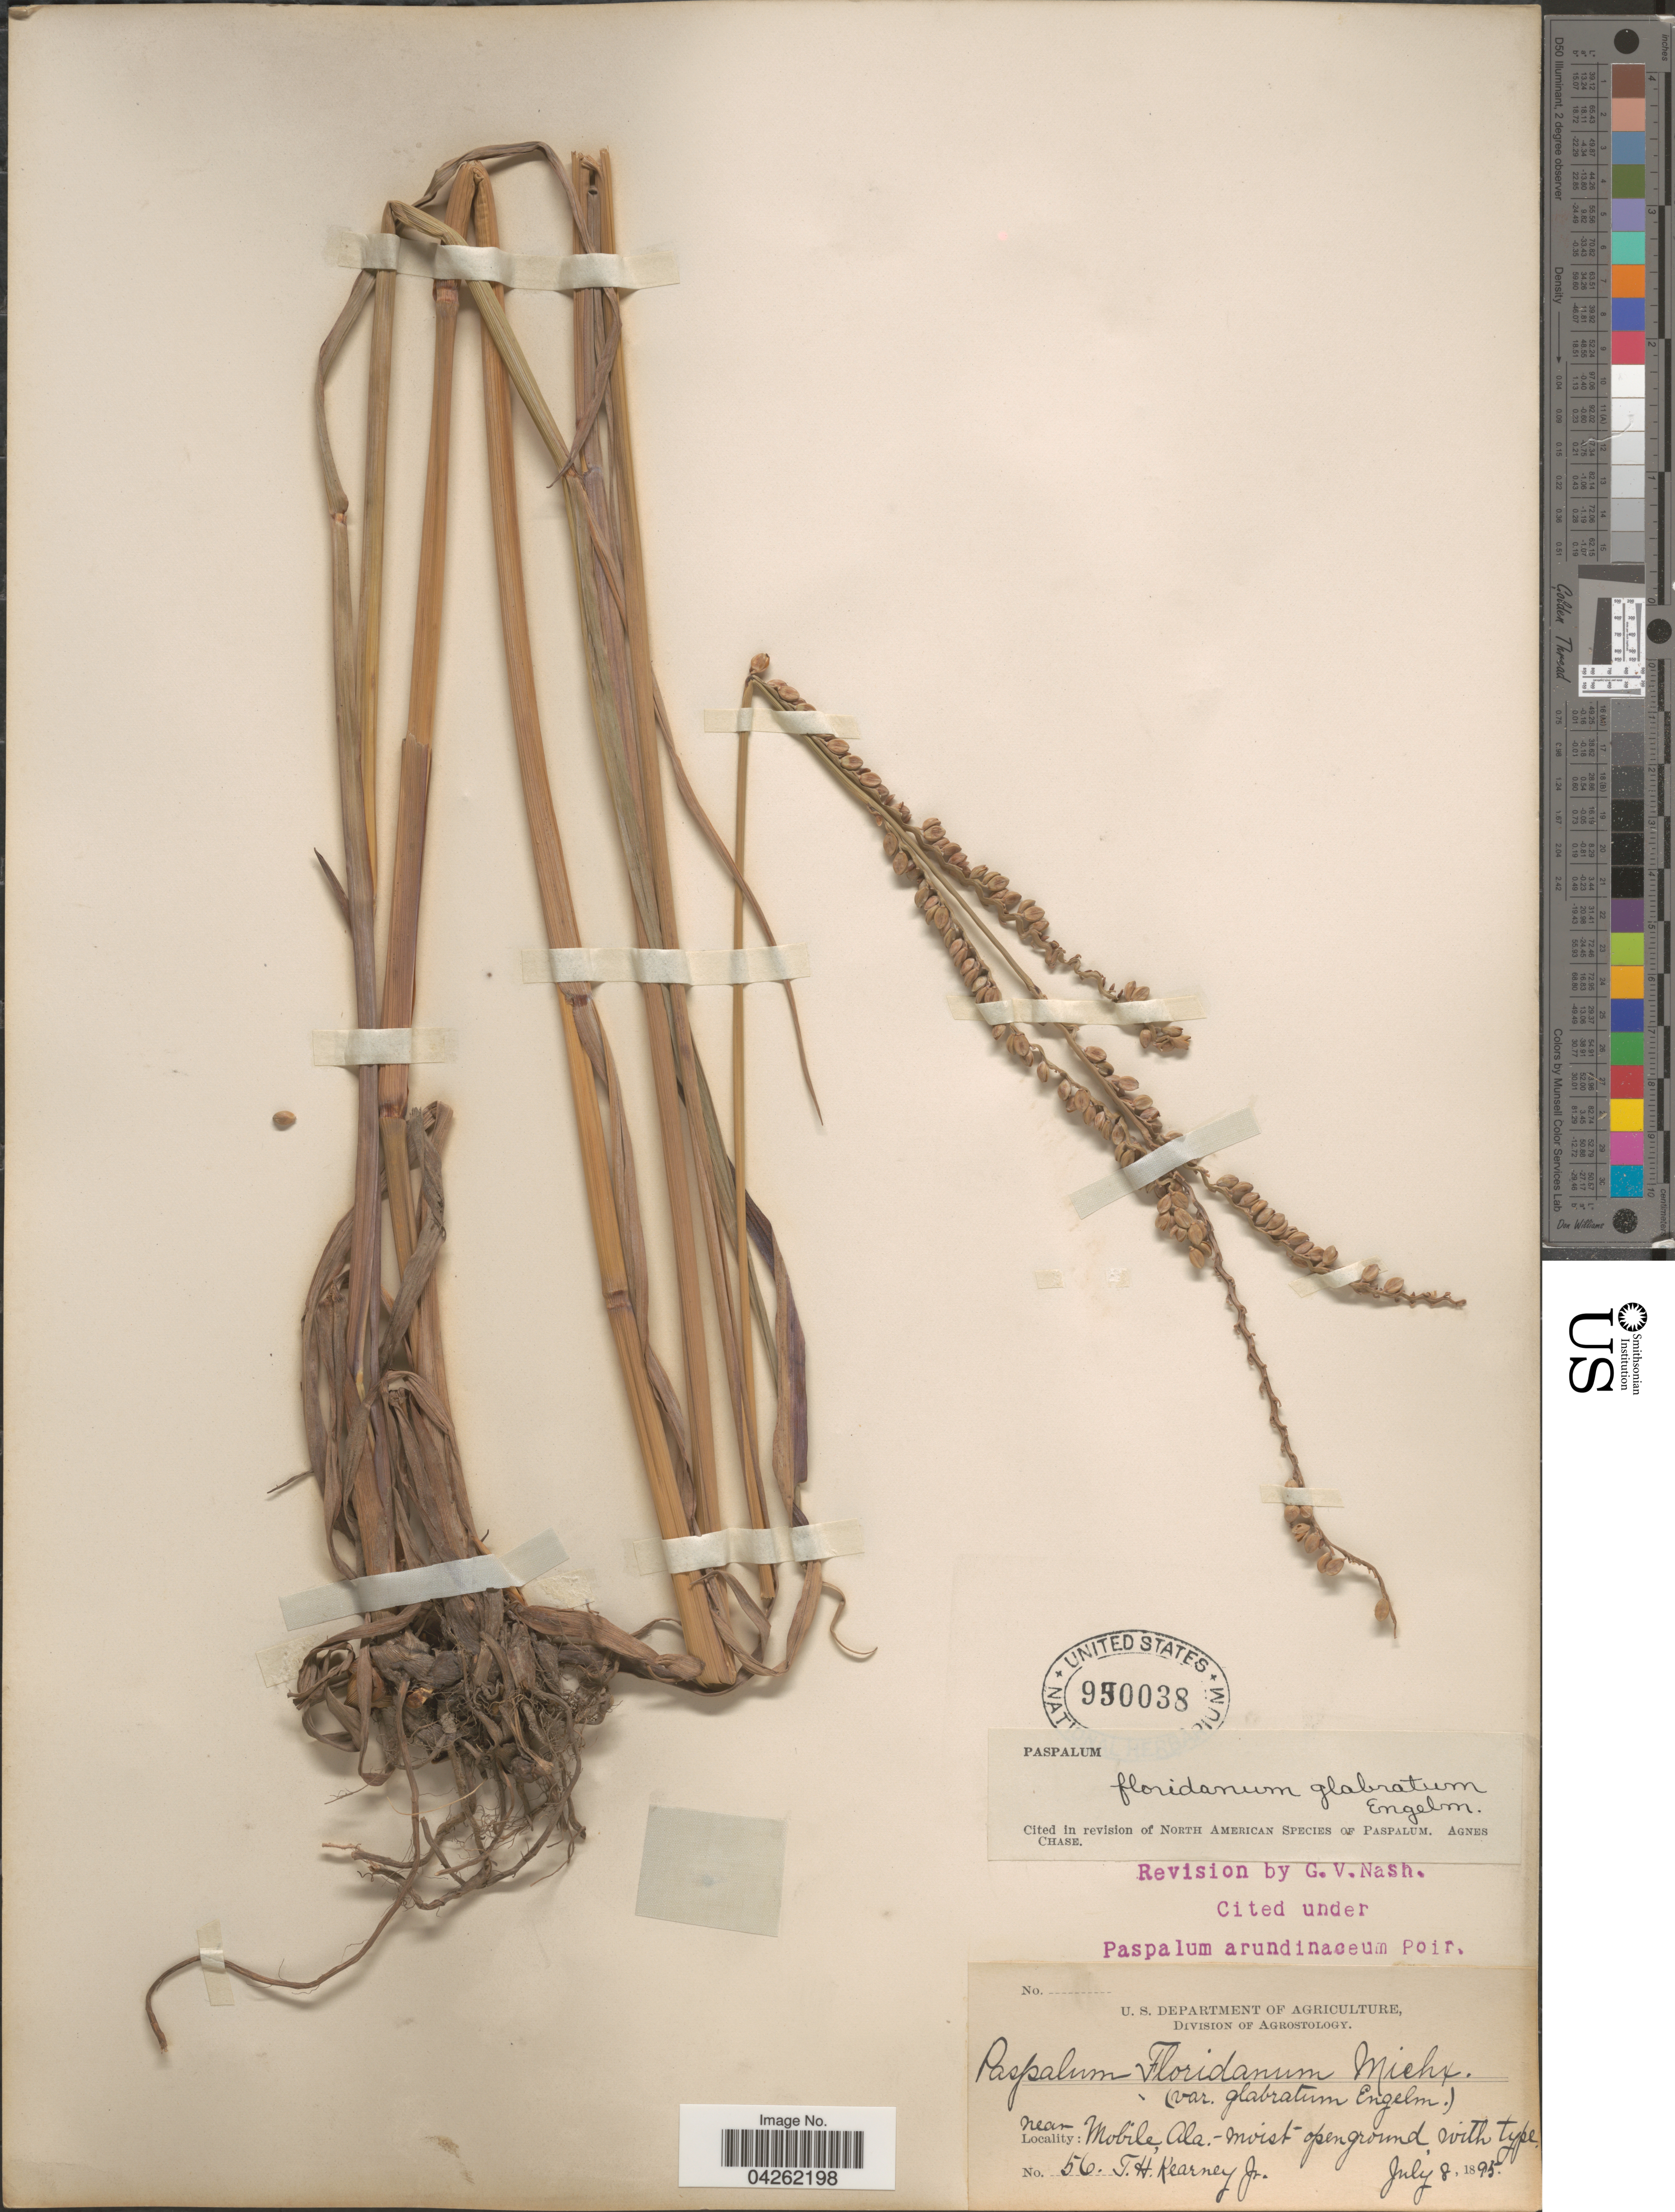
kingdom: Plantae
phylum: Tracheophyta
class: Liliopsida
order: Poales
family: Poaceae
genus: Paspalum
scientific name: Paspalum floridanum var. glabratum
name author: Engelm. ex Vasey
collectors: T. H. Kearney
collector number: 56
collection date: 1895-07-08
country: United States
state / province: Alabama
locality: Near Mobile.-Moist open ground with type.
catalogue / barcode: US 950038